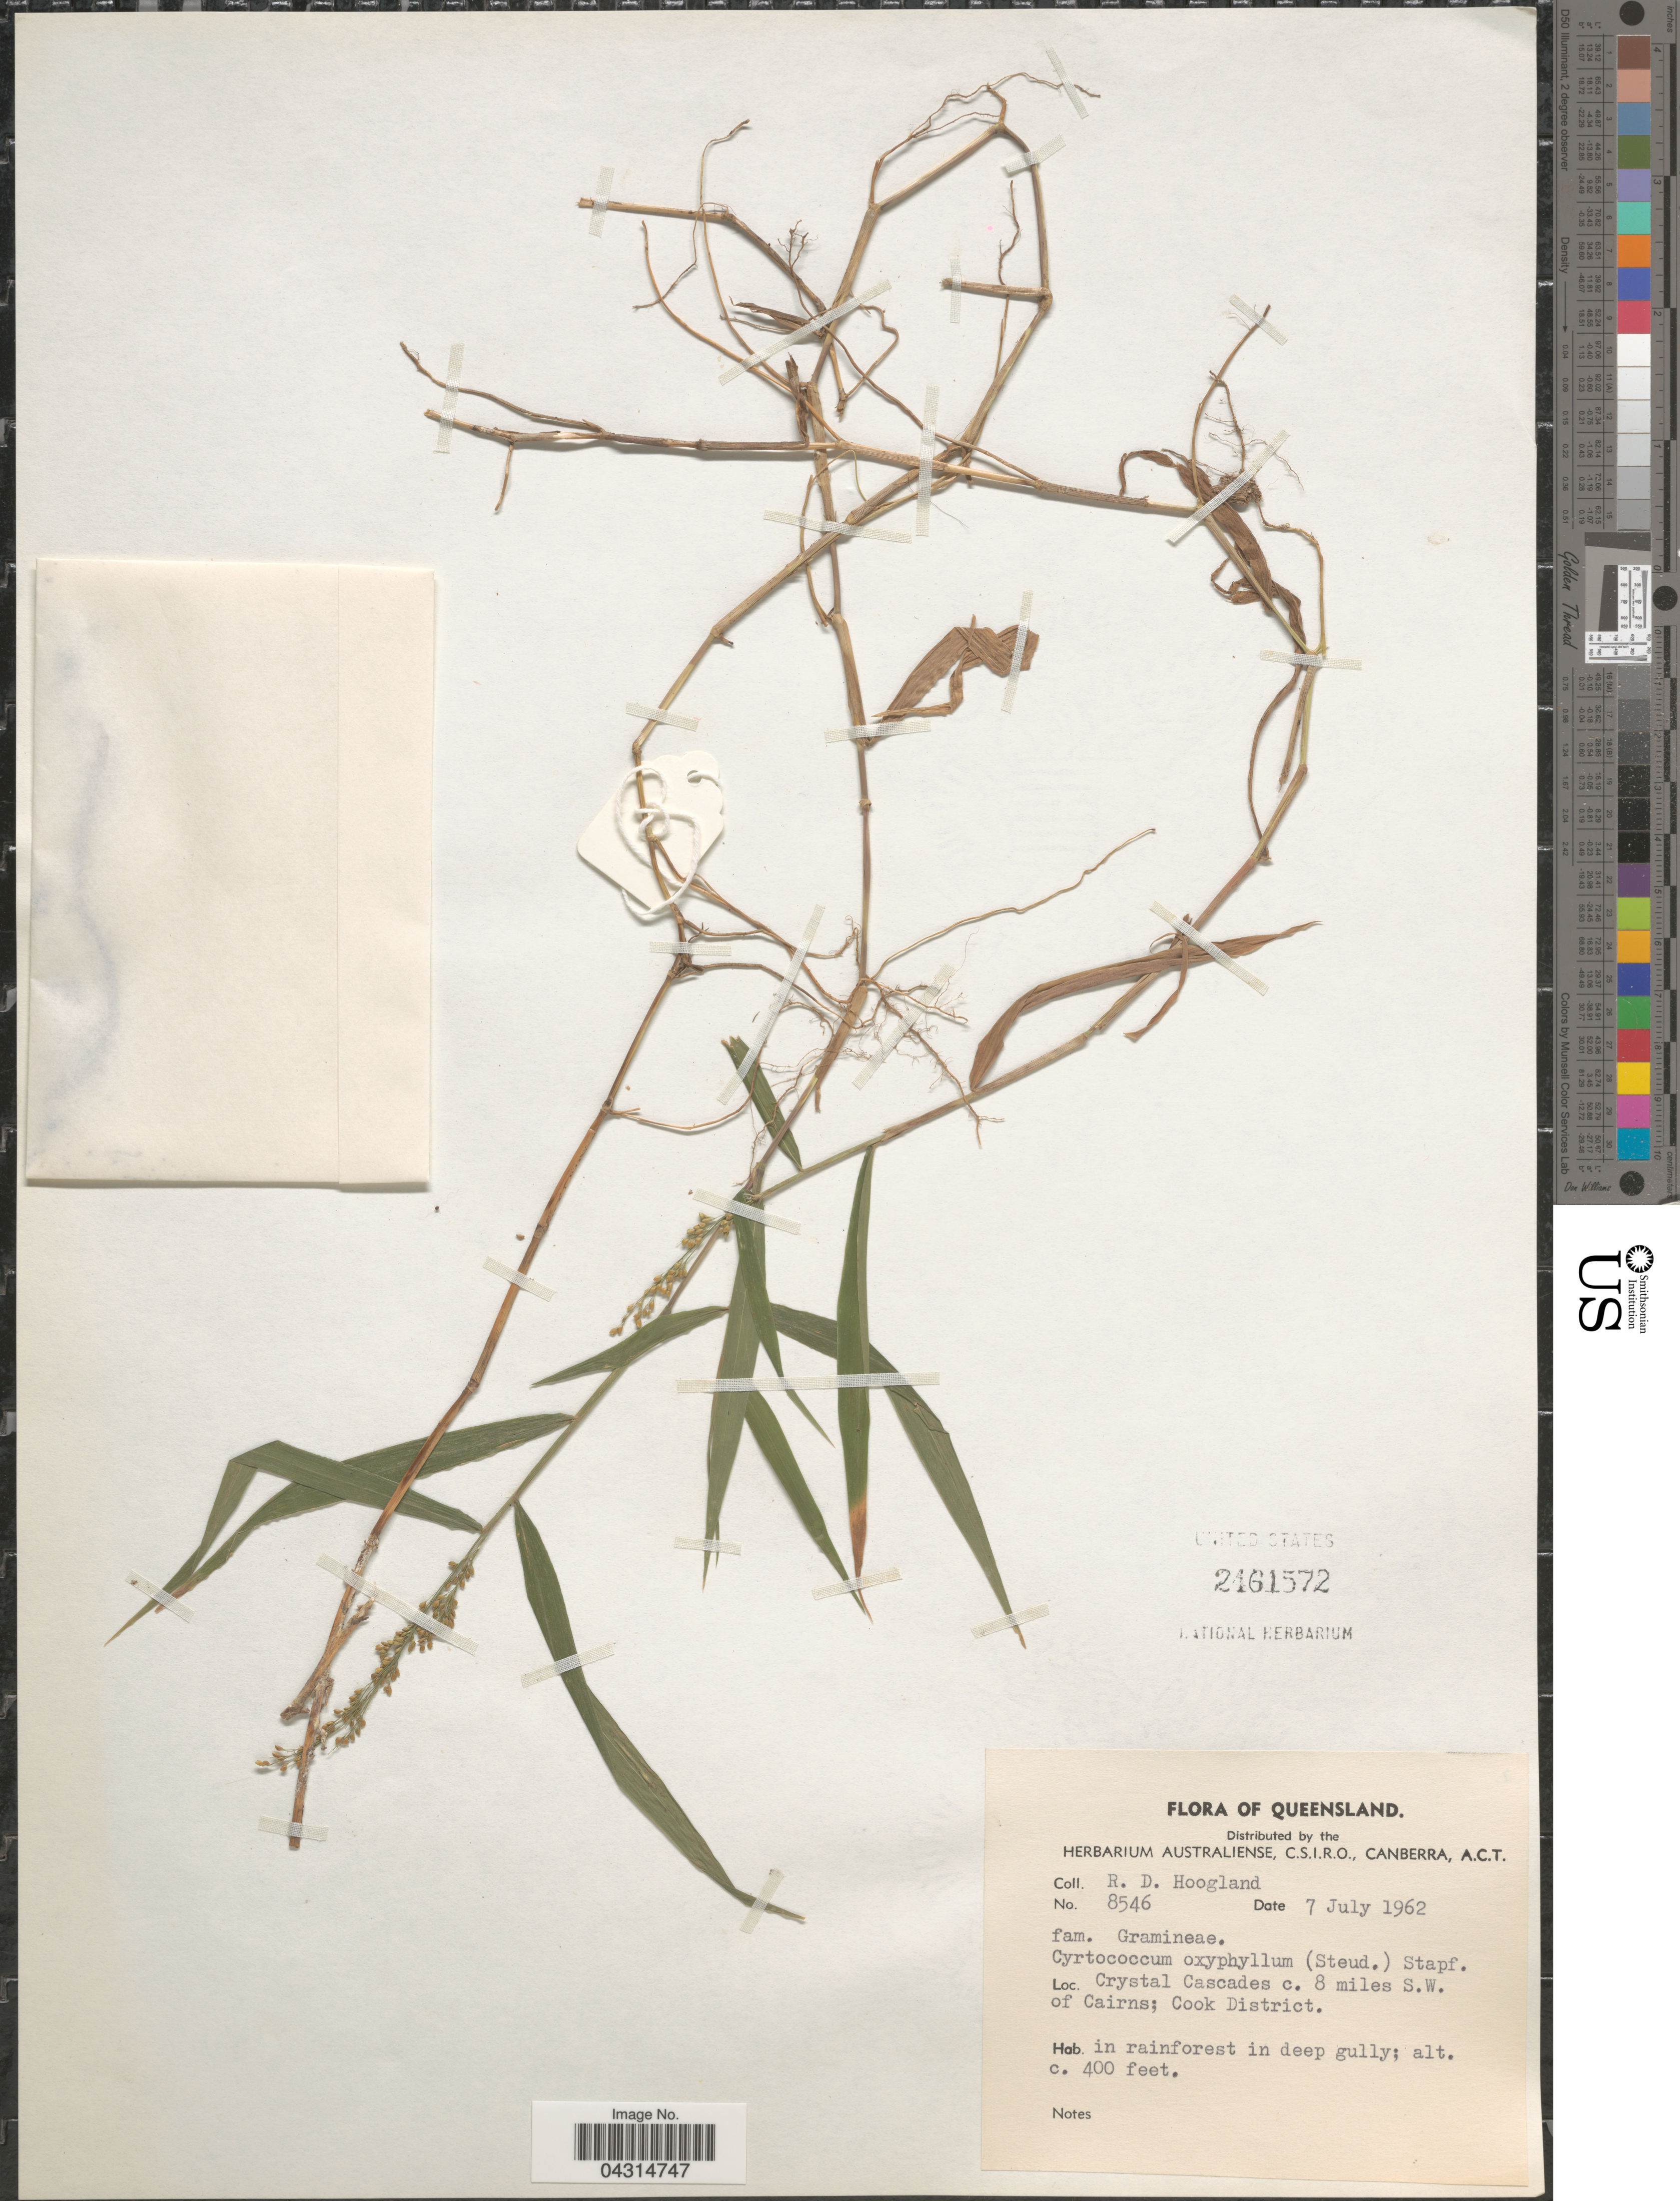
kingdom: Plantae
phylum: Tracheophyta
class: Liliopsida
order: Poales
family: Poaceae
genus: Cyrtococcum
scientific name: Cyrtococcum oxyphyllum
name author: (Steud.) Stapf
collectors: R. D. Hoogland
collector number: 8546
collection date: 1962-07-07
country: Australia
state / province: Queensland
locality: Crystal Cascades c. 8 miles S.W. of Cairns; Cook District. In rainforest in deep gully.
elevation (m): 122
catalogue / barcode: US 2461572